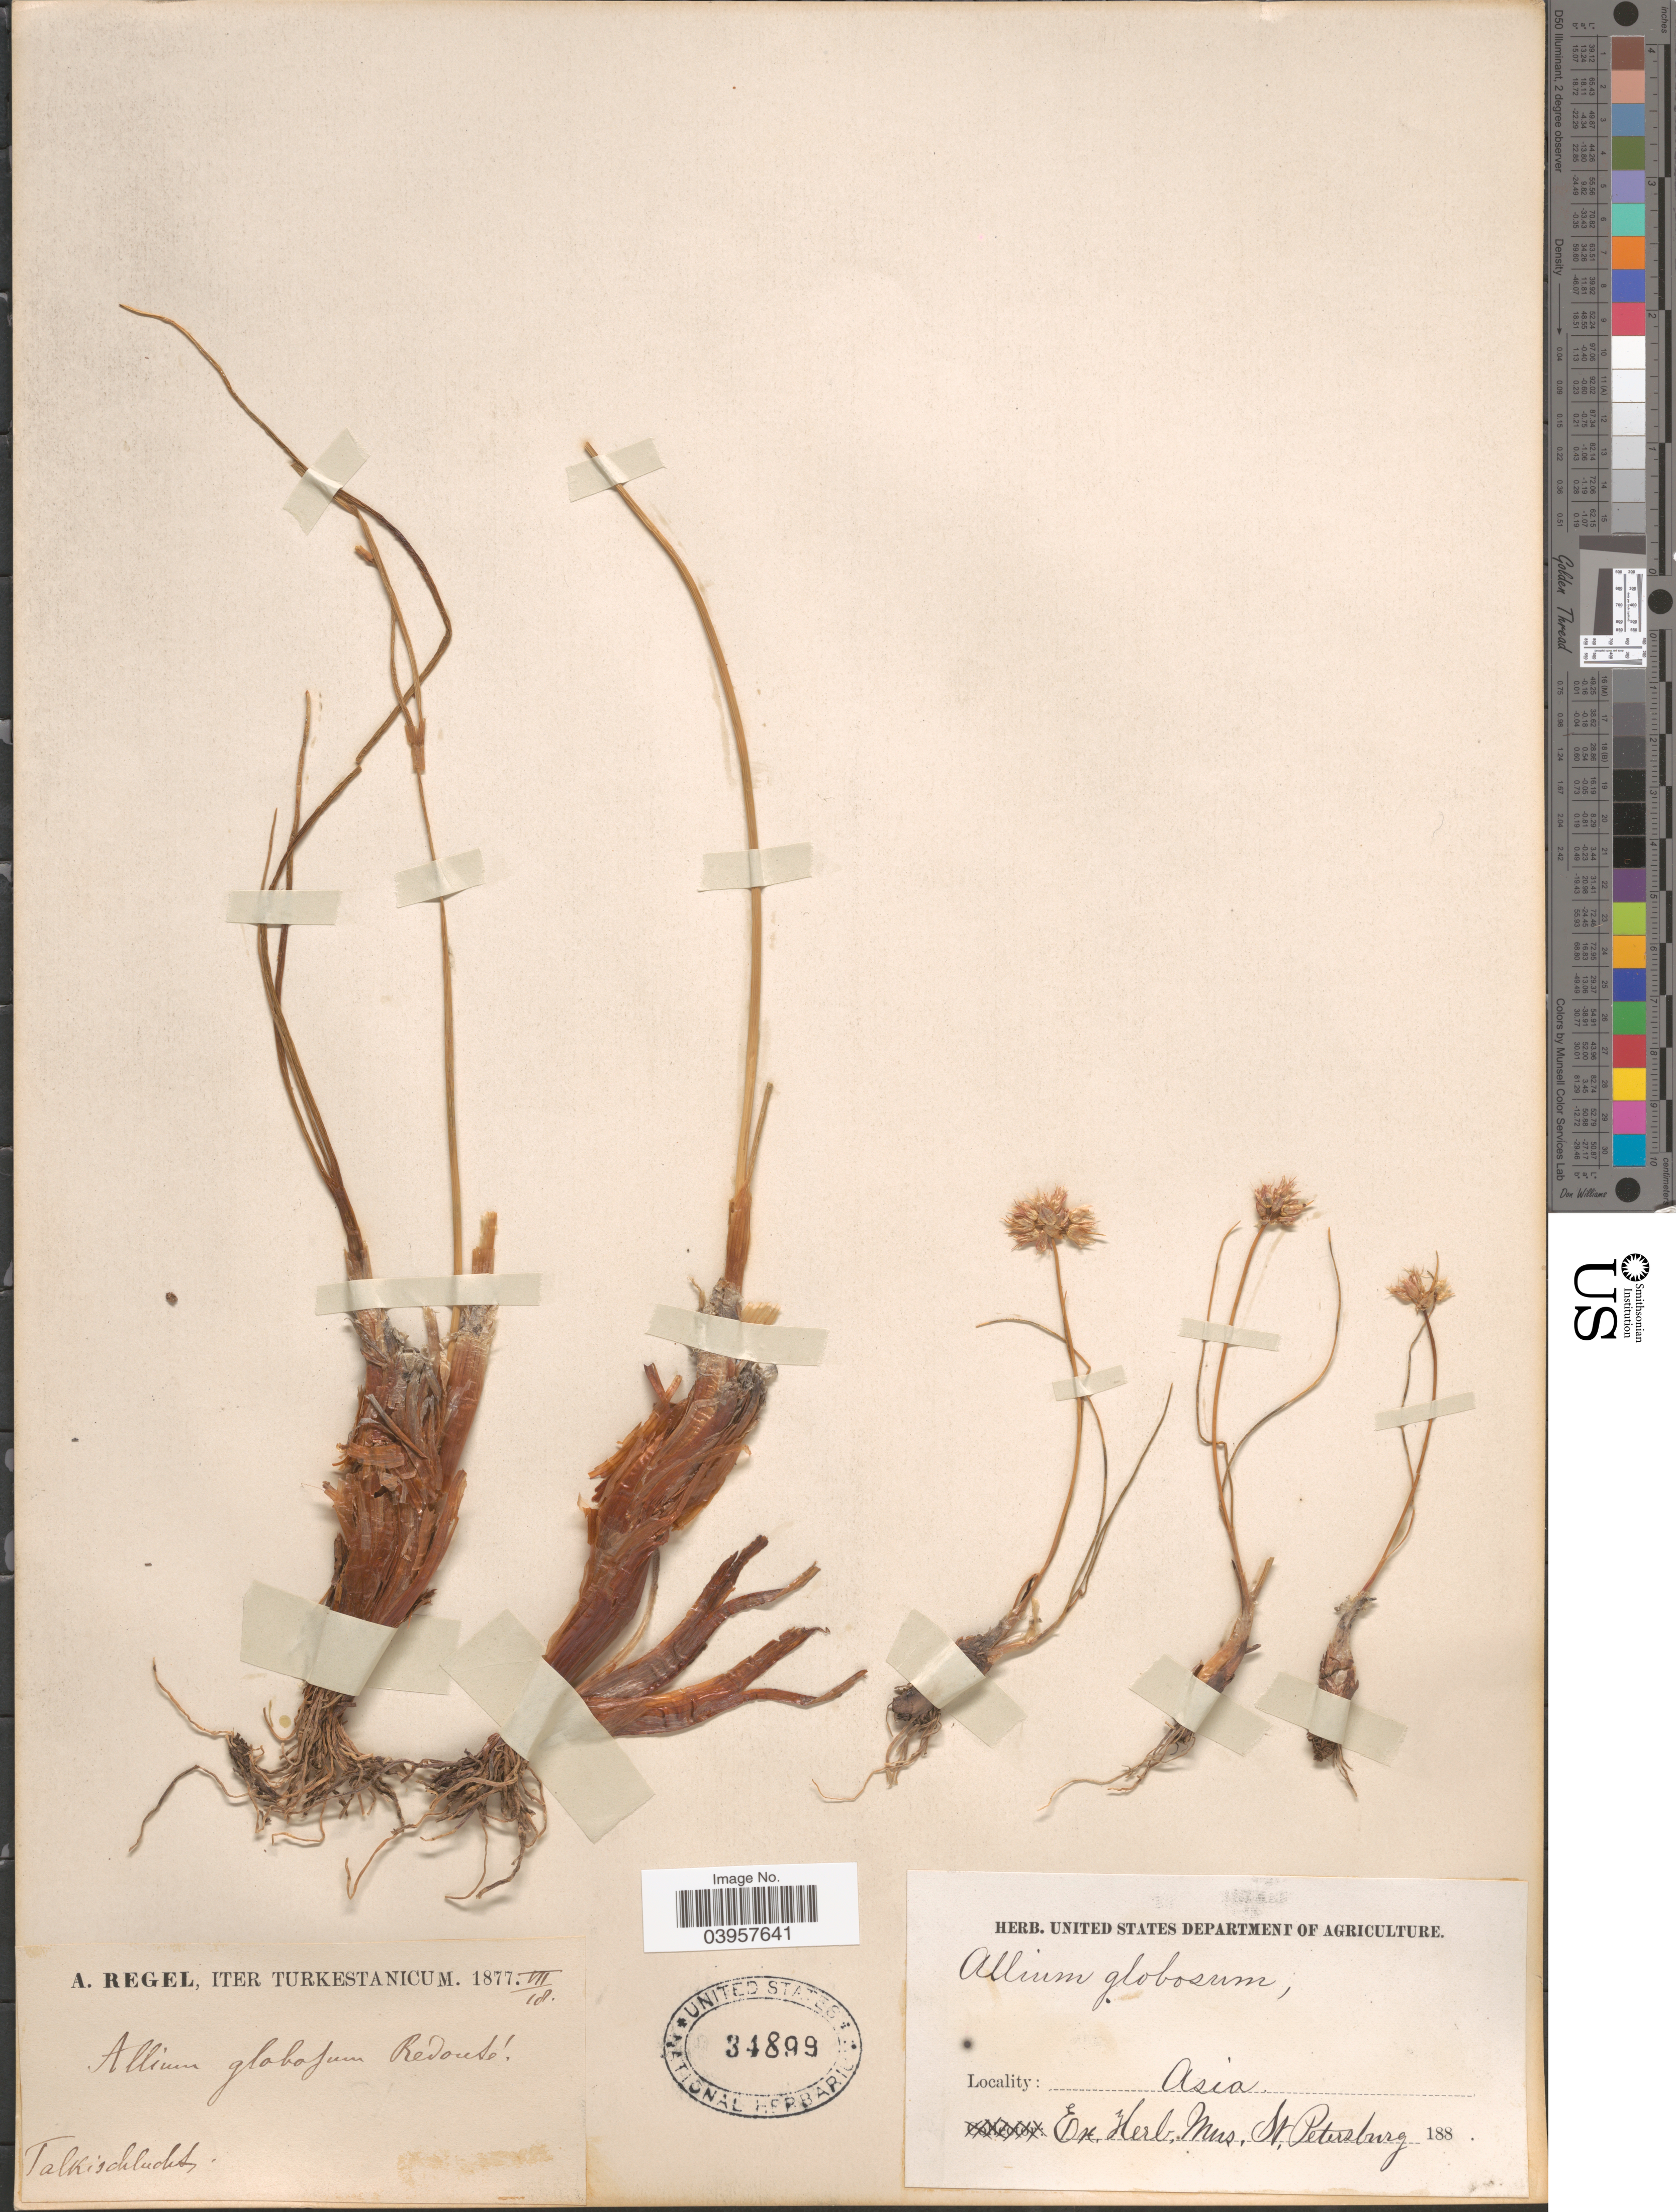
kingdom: Plantae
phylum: Tracheophyta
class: Liliopsida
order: Asparagales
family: Amaryllidaceae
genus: Allium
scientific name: Allium globosum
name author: M. Bieb. ex DC.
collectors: A. Regel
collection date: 1877-07-18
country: Turkmenistan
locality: Turkestanicum. Talkischlucht.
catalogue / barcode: US 34899